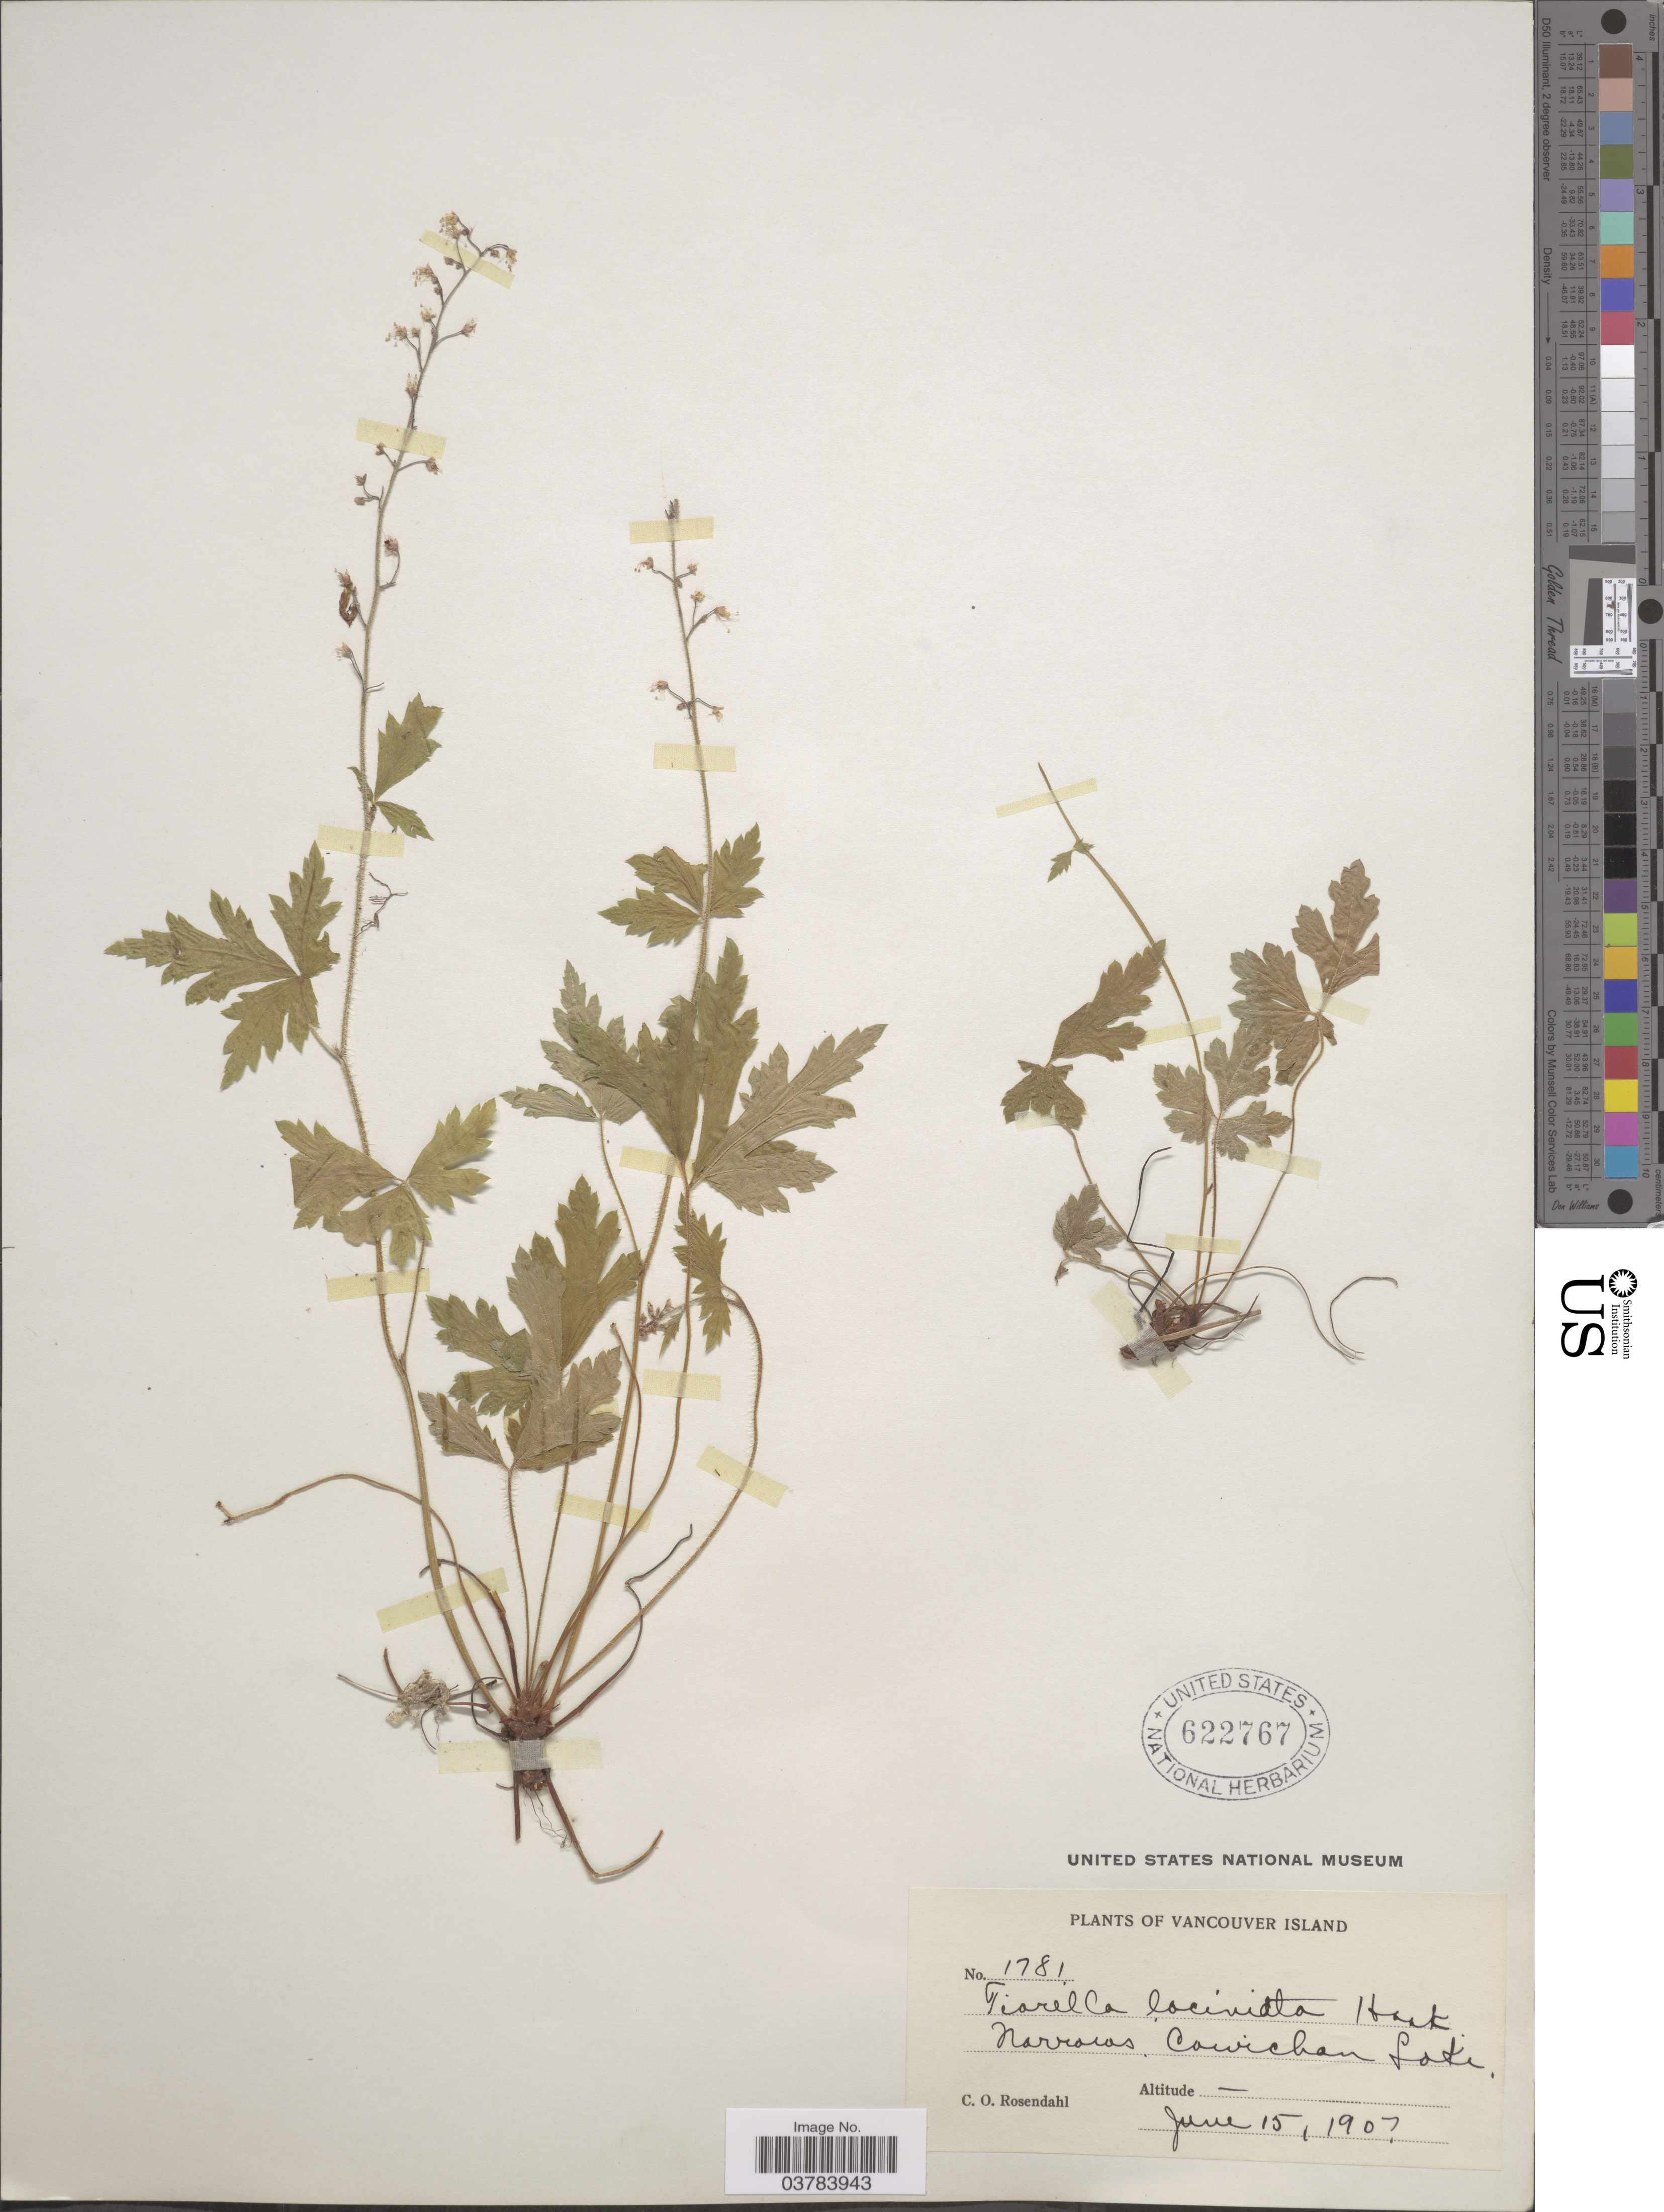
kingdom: Plantae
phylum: Tracheophyta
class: Magnoliopsida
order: Saxifragales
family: Saxifragaceae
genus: Tiarella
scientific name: Tiarella trifoliata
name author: L.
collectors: C. O. Rosendahl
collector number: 1781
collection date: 1907-06-15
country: Canada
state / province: British Columbia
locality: Vancouver Island. Cowichan Lake.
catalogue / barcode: US 622767